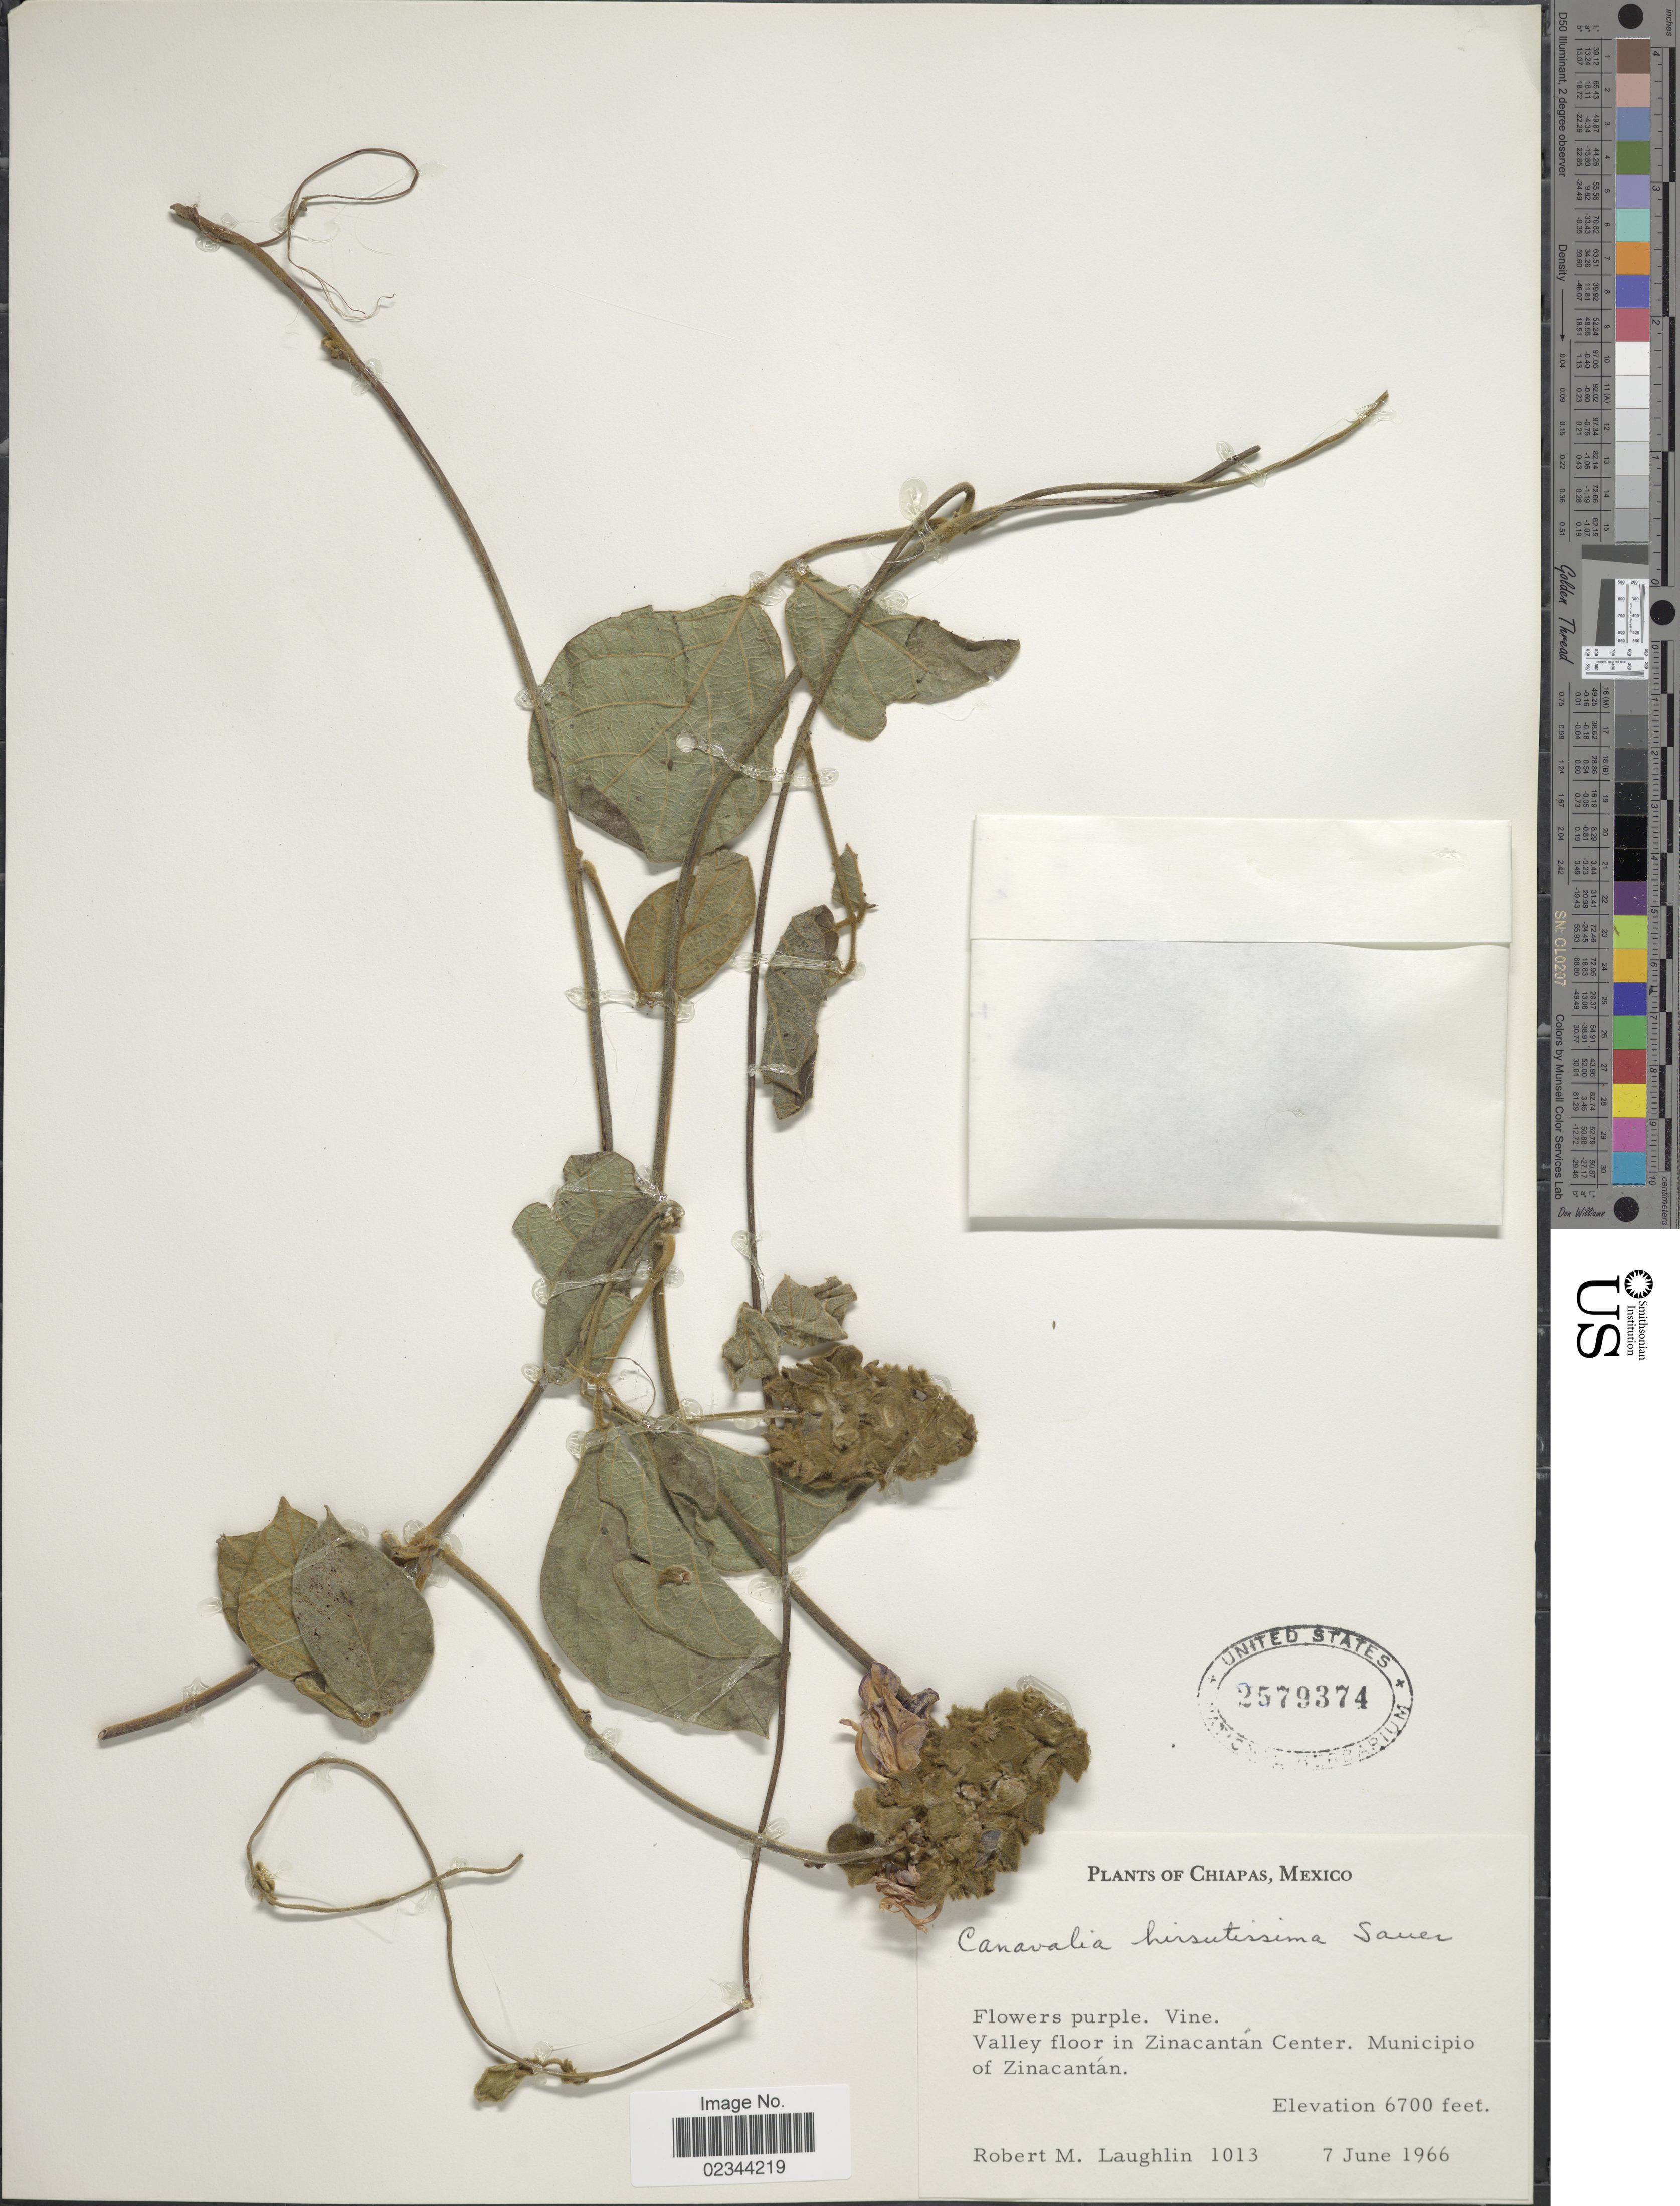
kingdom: Plantae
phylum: Tracheophyta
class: Magnoliopsida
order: Fabales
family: Fabaceae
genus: Canavalia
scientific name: Canavalia hirsutissima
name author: Sauer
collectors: R. M. Laughlin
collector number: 1013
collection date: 1966-06-07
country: Mexico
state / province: Chiapas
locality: Valley floor in Zinacantan Center. Municipio of Zinacantan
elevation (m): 2042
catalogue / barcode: US 2579374